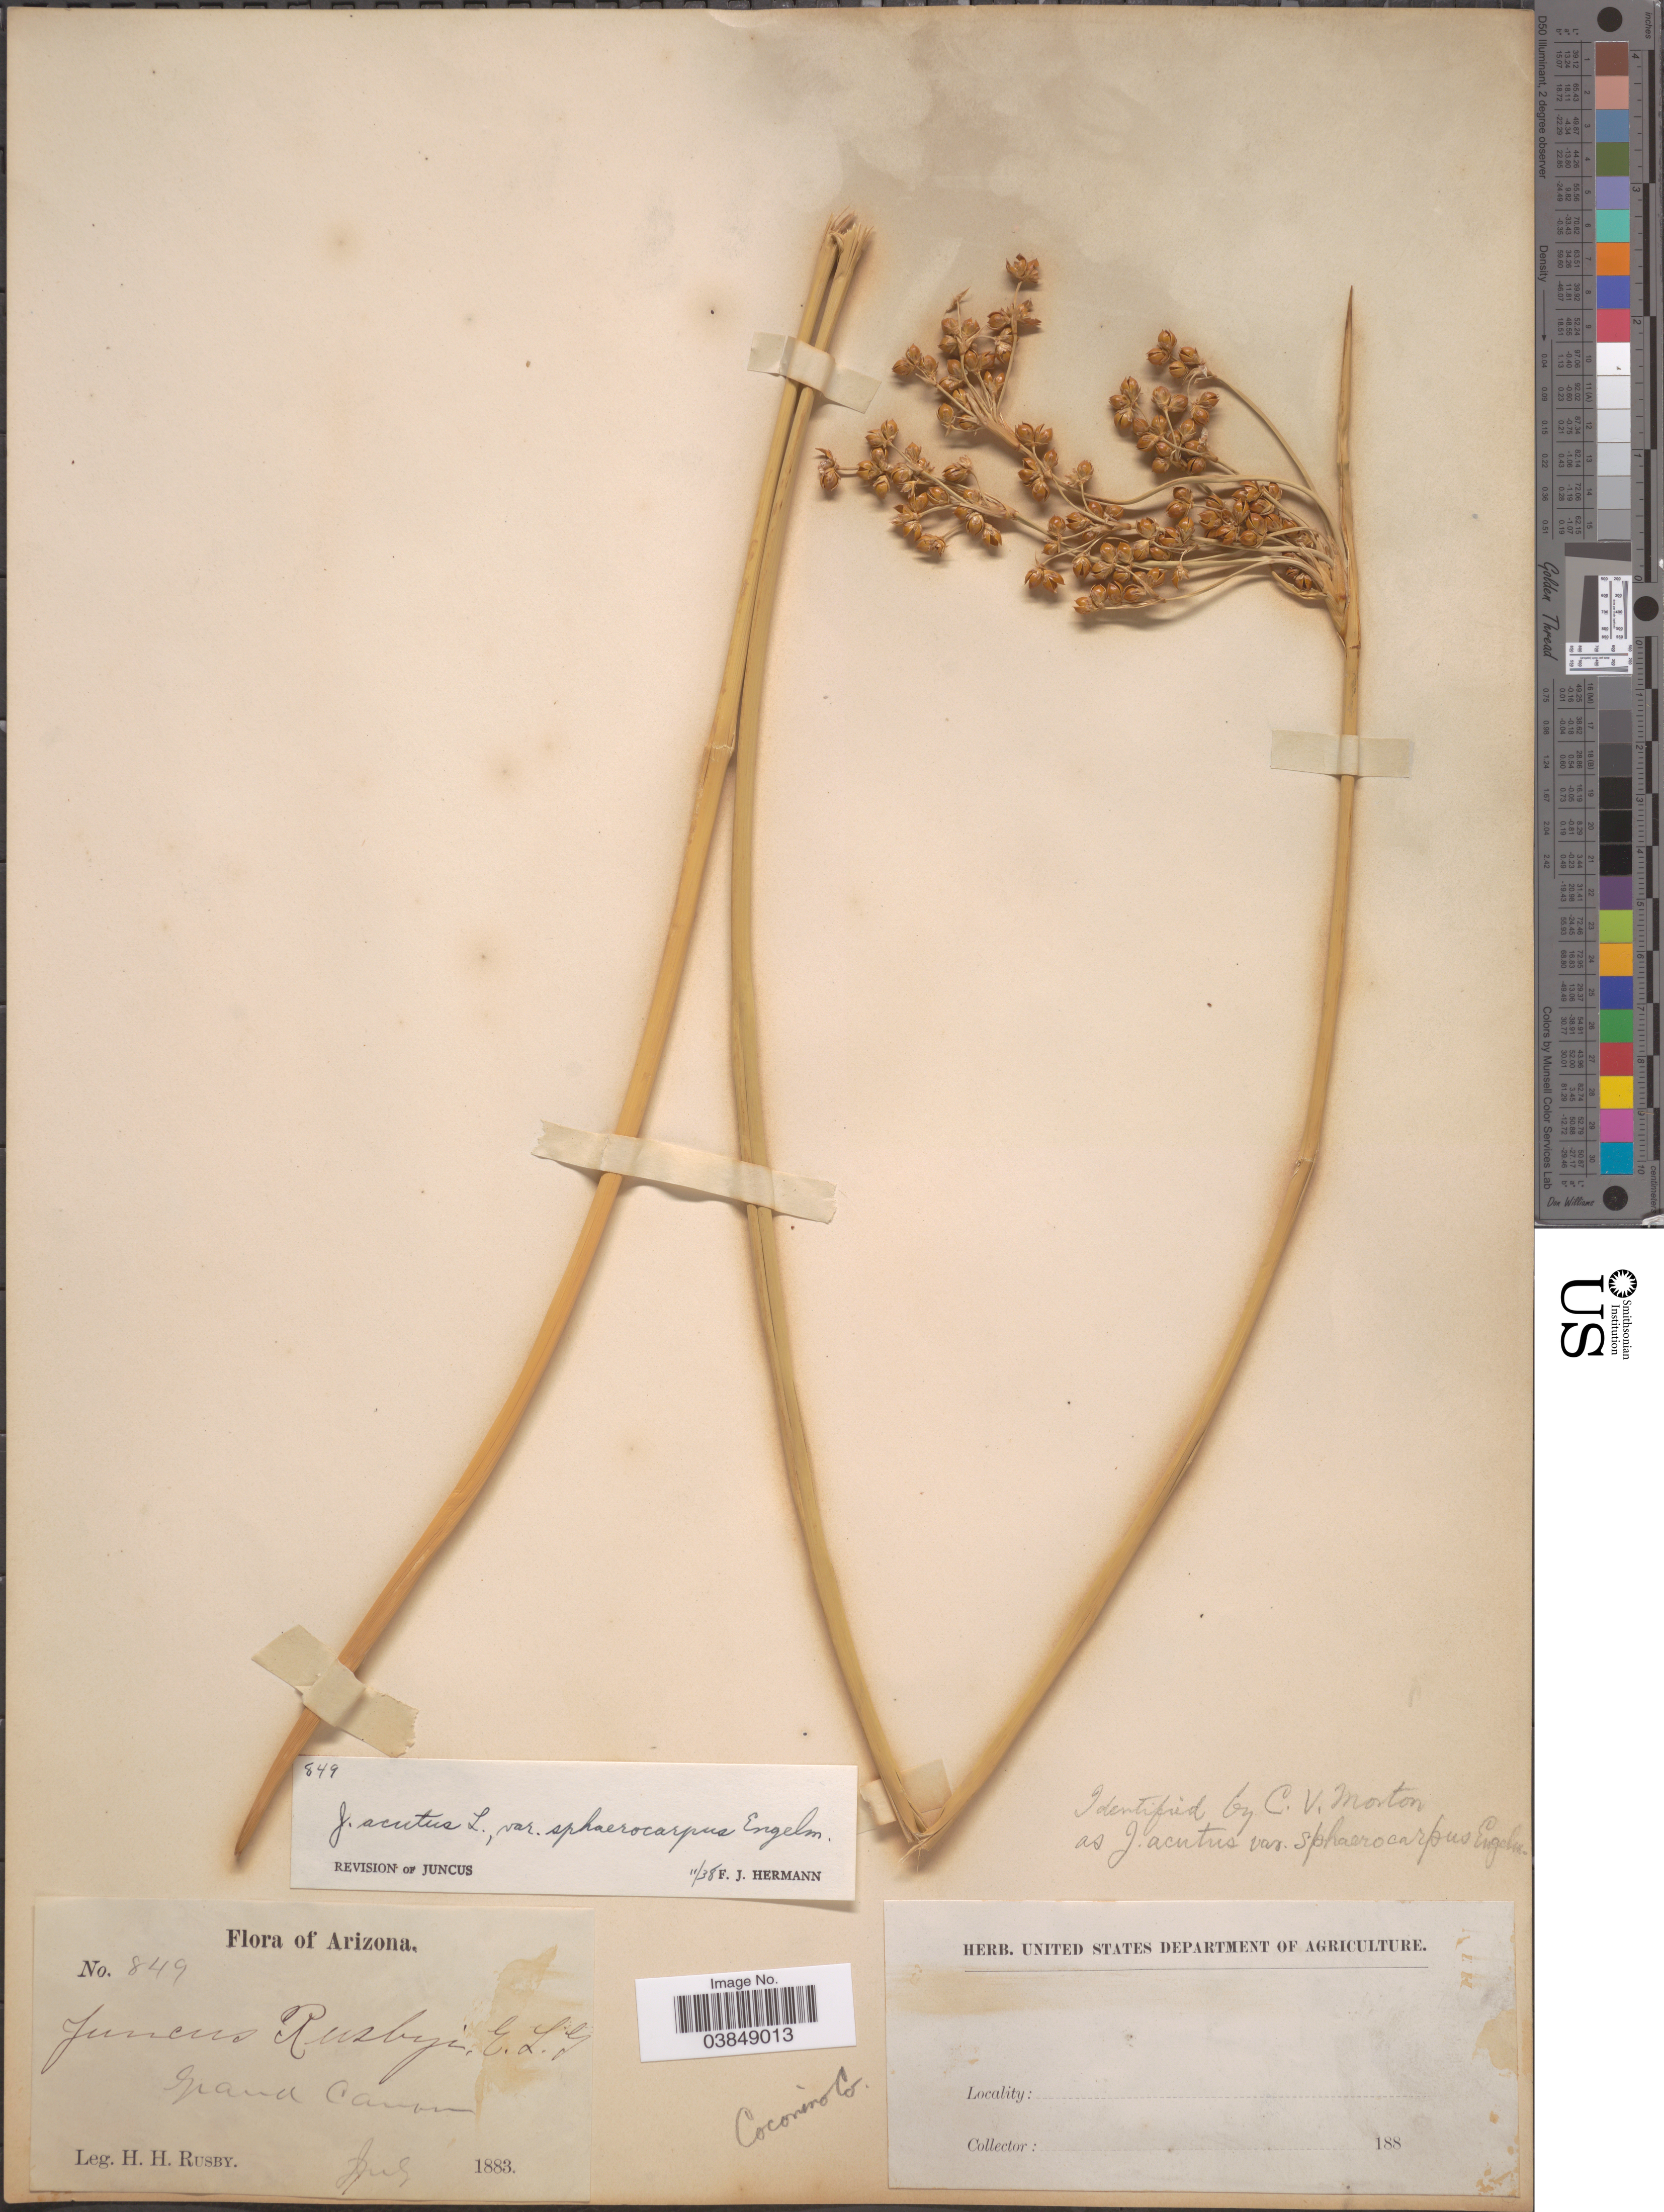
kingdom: Plantae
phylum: Tracheophyta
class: Liliopsida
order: Poales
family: Juncaceae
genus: Juncus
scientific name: Juncus acutus var. sphaerocarpus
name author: Engelm. in L.C. Wheeler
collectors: H. H. Rusby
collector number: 849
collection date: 1883-07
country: United States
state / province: Arizona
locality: Grand Canyon. Coconino Co.